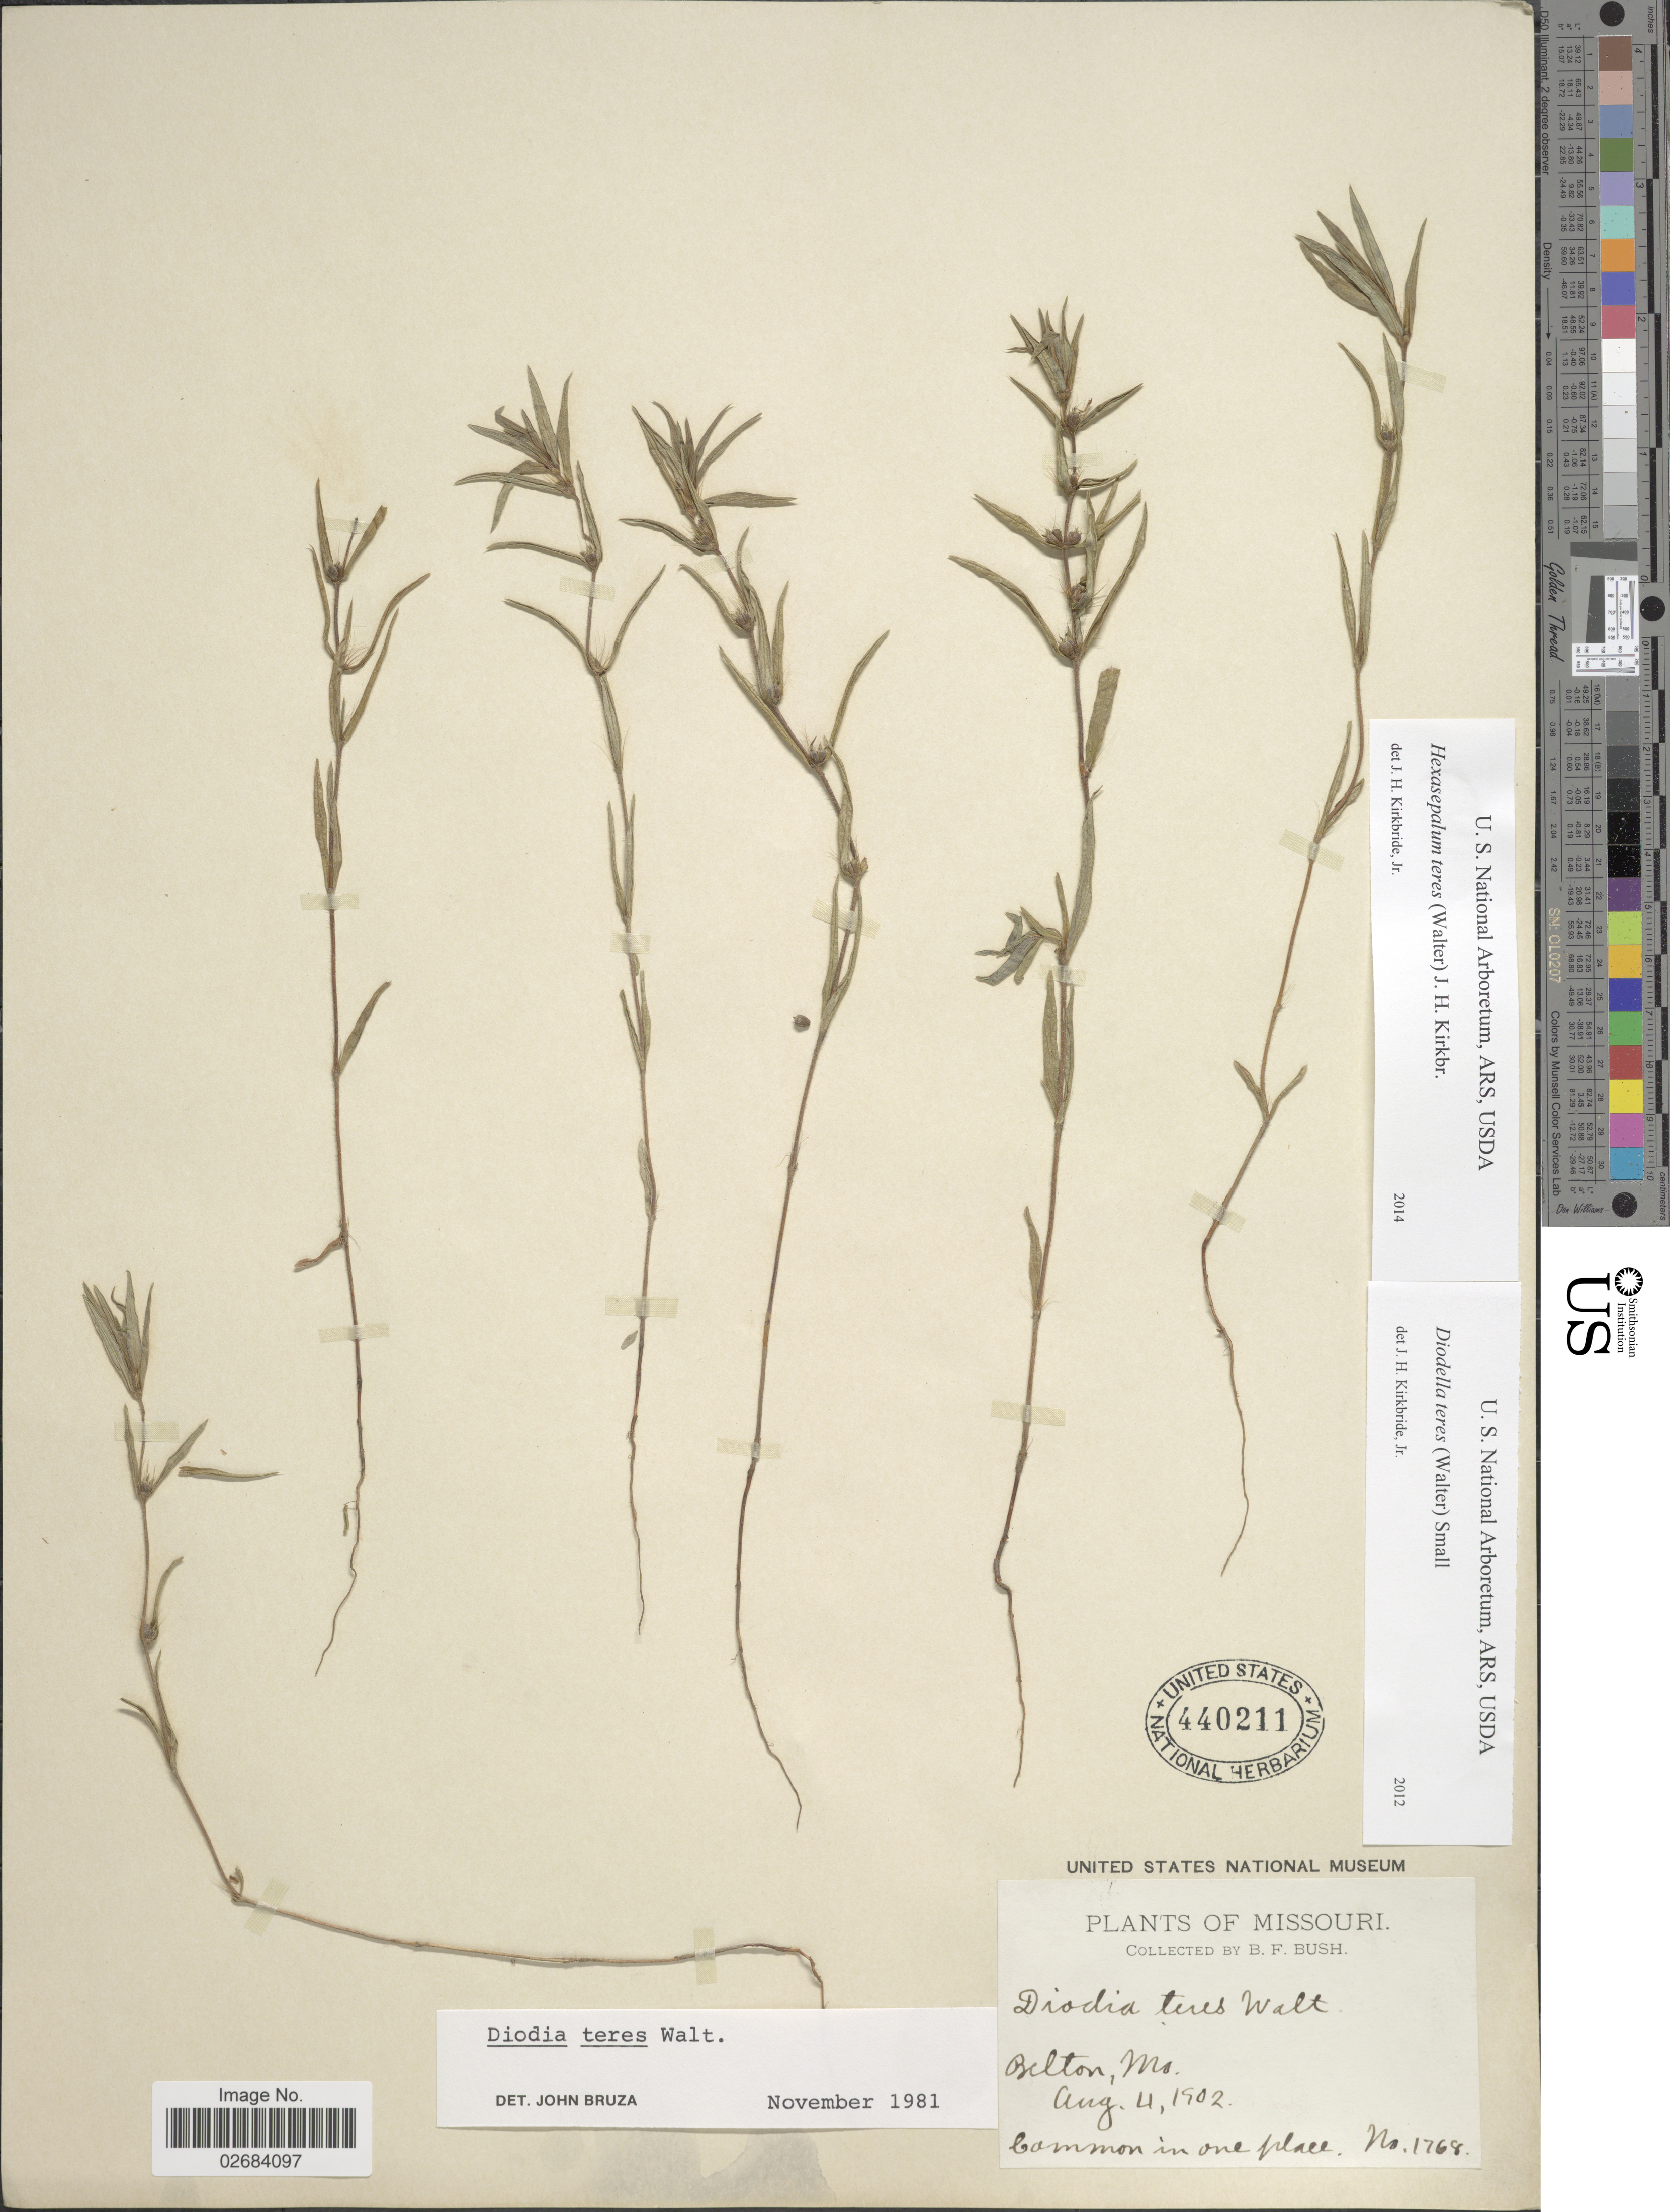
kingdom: Plantae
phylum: Tracheophyta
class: Magnoliopsida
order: Gentianales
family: Rubiaceae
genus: Diodia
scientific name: Diodia teres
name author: Walter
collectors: B. F. Bush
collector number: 1768*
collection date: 1902-08-04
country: United States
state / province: Missouri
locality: Belton.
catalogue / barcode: US 440211